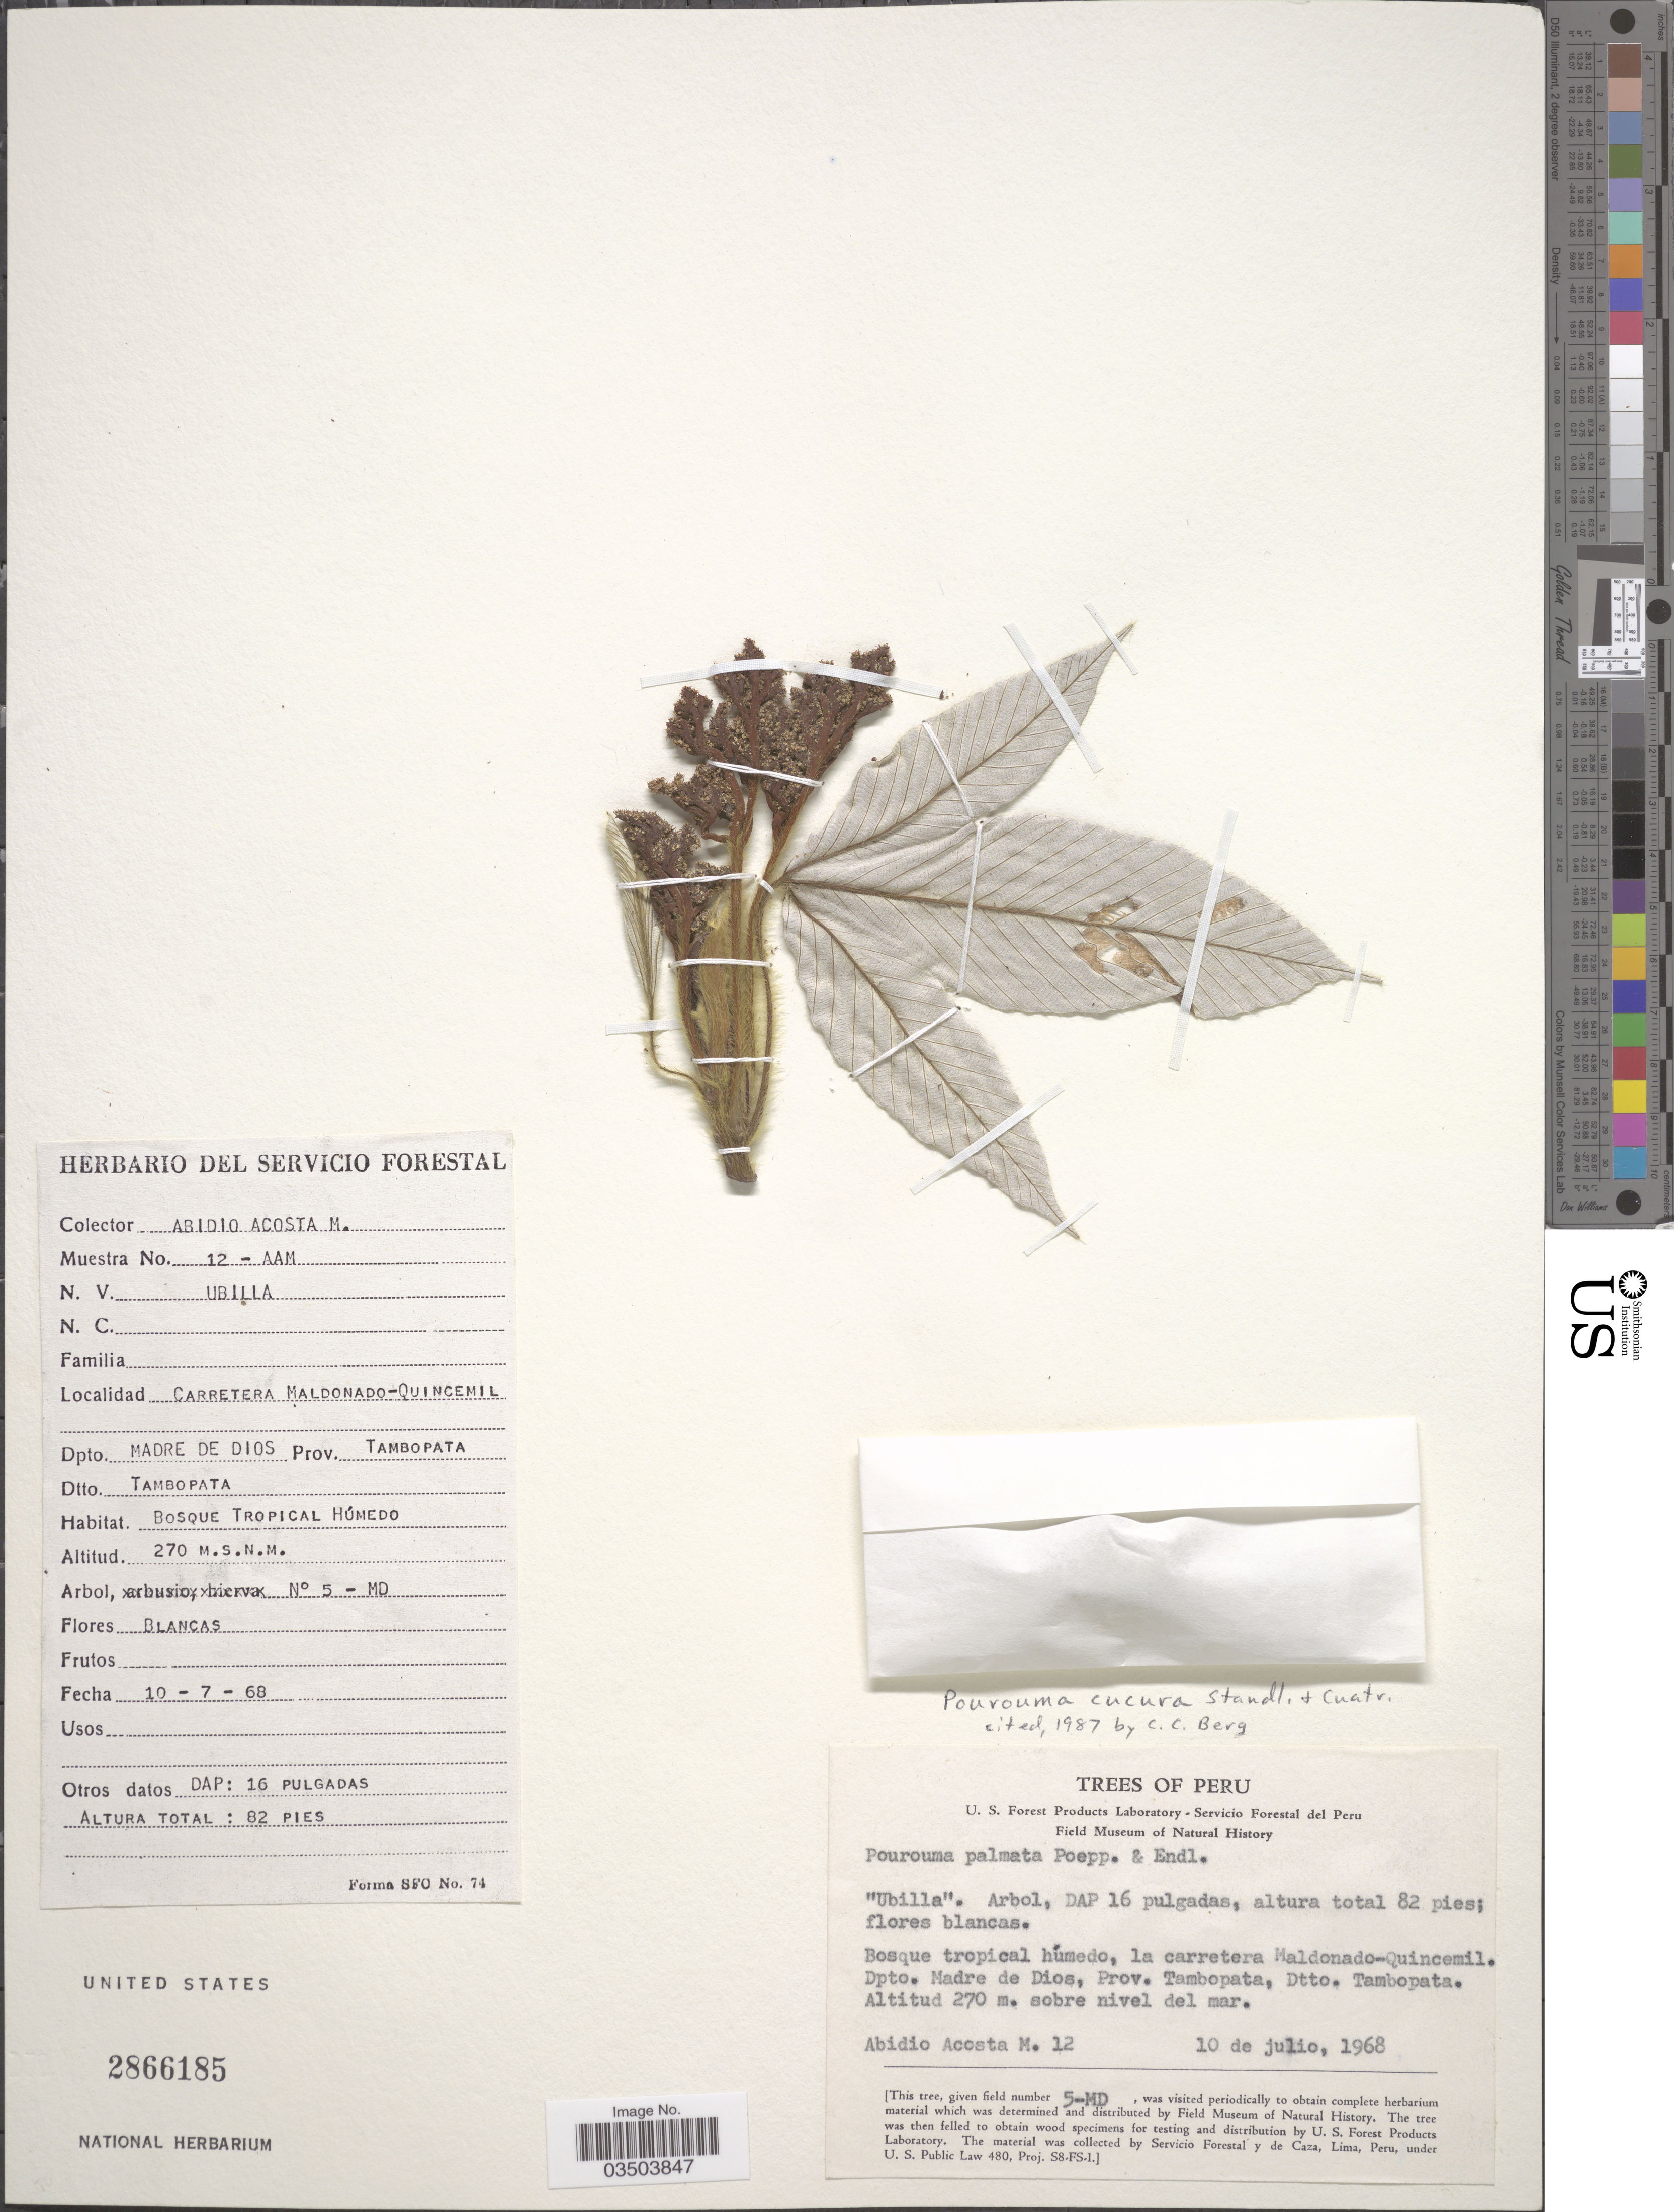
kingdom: Plantae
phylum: Tracheophyta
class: Magnoliopsida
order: Rosales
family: Urticaceae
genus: Pourouma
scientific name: Pourouma cucura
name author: Standl. & Cuatrec.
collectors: A. Acosta M.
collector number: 12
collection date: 1968-07-10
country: Peru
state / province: Madre de Dios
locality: La carretera Maldonado-Quincemil. Dpto. Madre de Dios, Prov. Tambopata, Dtto. Tambopata.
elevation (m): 270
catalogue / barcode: US 2866185